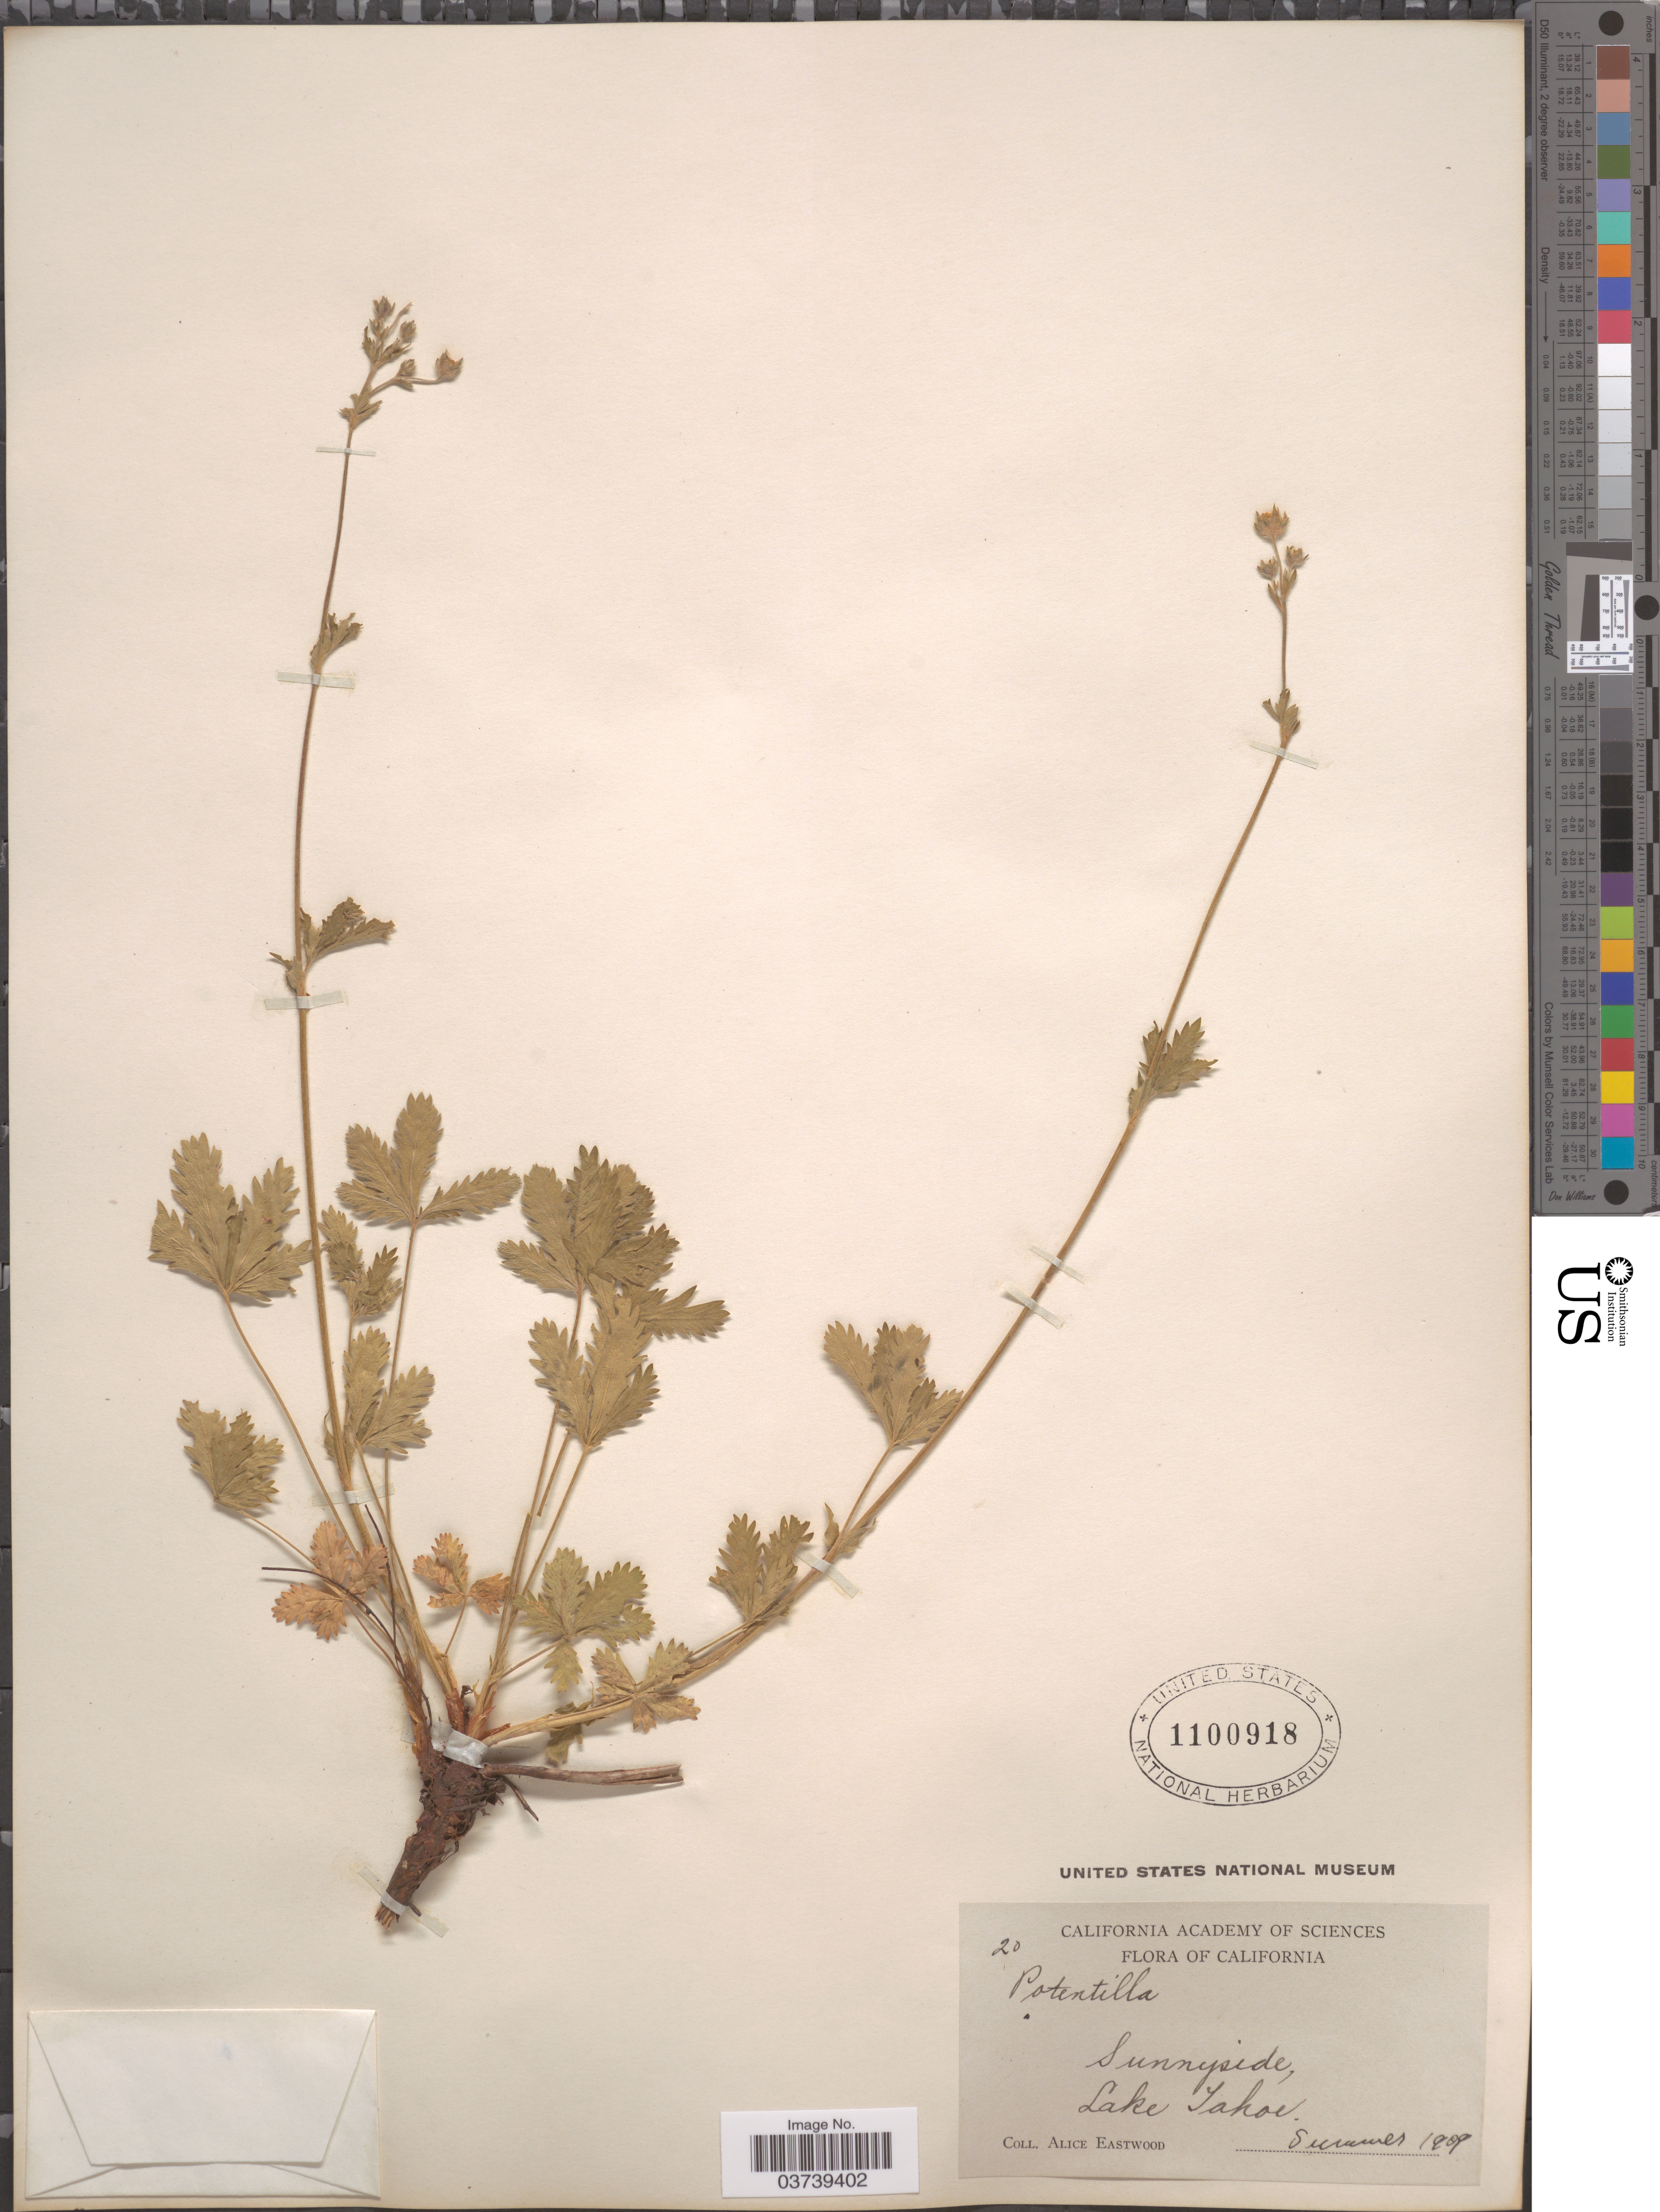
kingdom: Plantae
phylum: Tracheophyta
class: Magnoliopsida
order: Rosales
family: Rosaceae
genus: Potentilla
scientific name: Potentilla sp.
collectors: A. Eastwood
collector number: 20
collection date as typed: Summer 1909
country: United States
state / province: California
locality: Sunnyside, Lake Tahoe.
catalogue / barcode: US 1100918